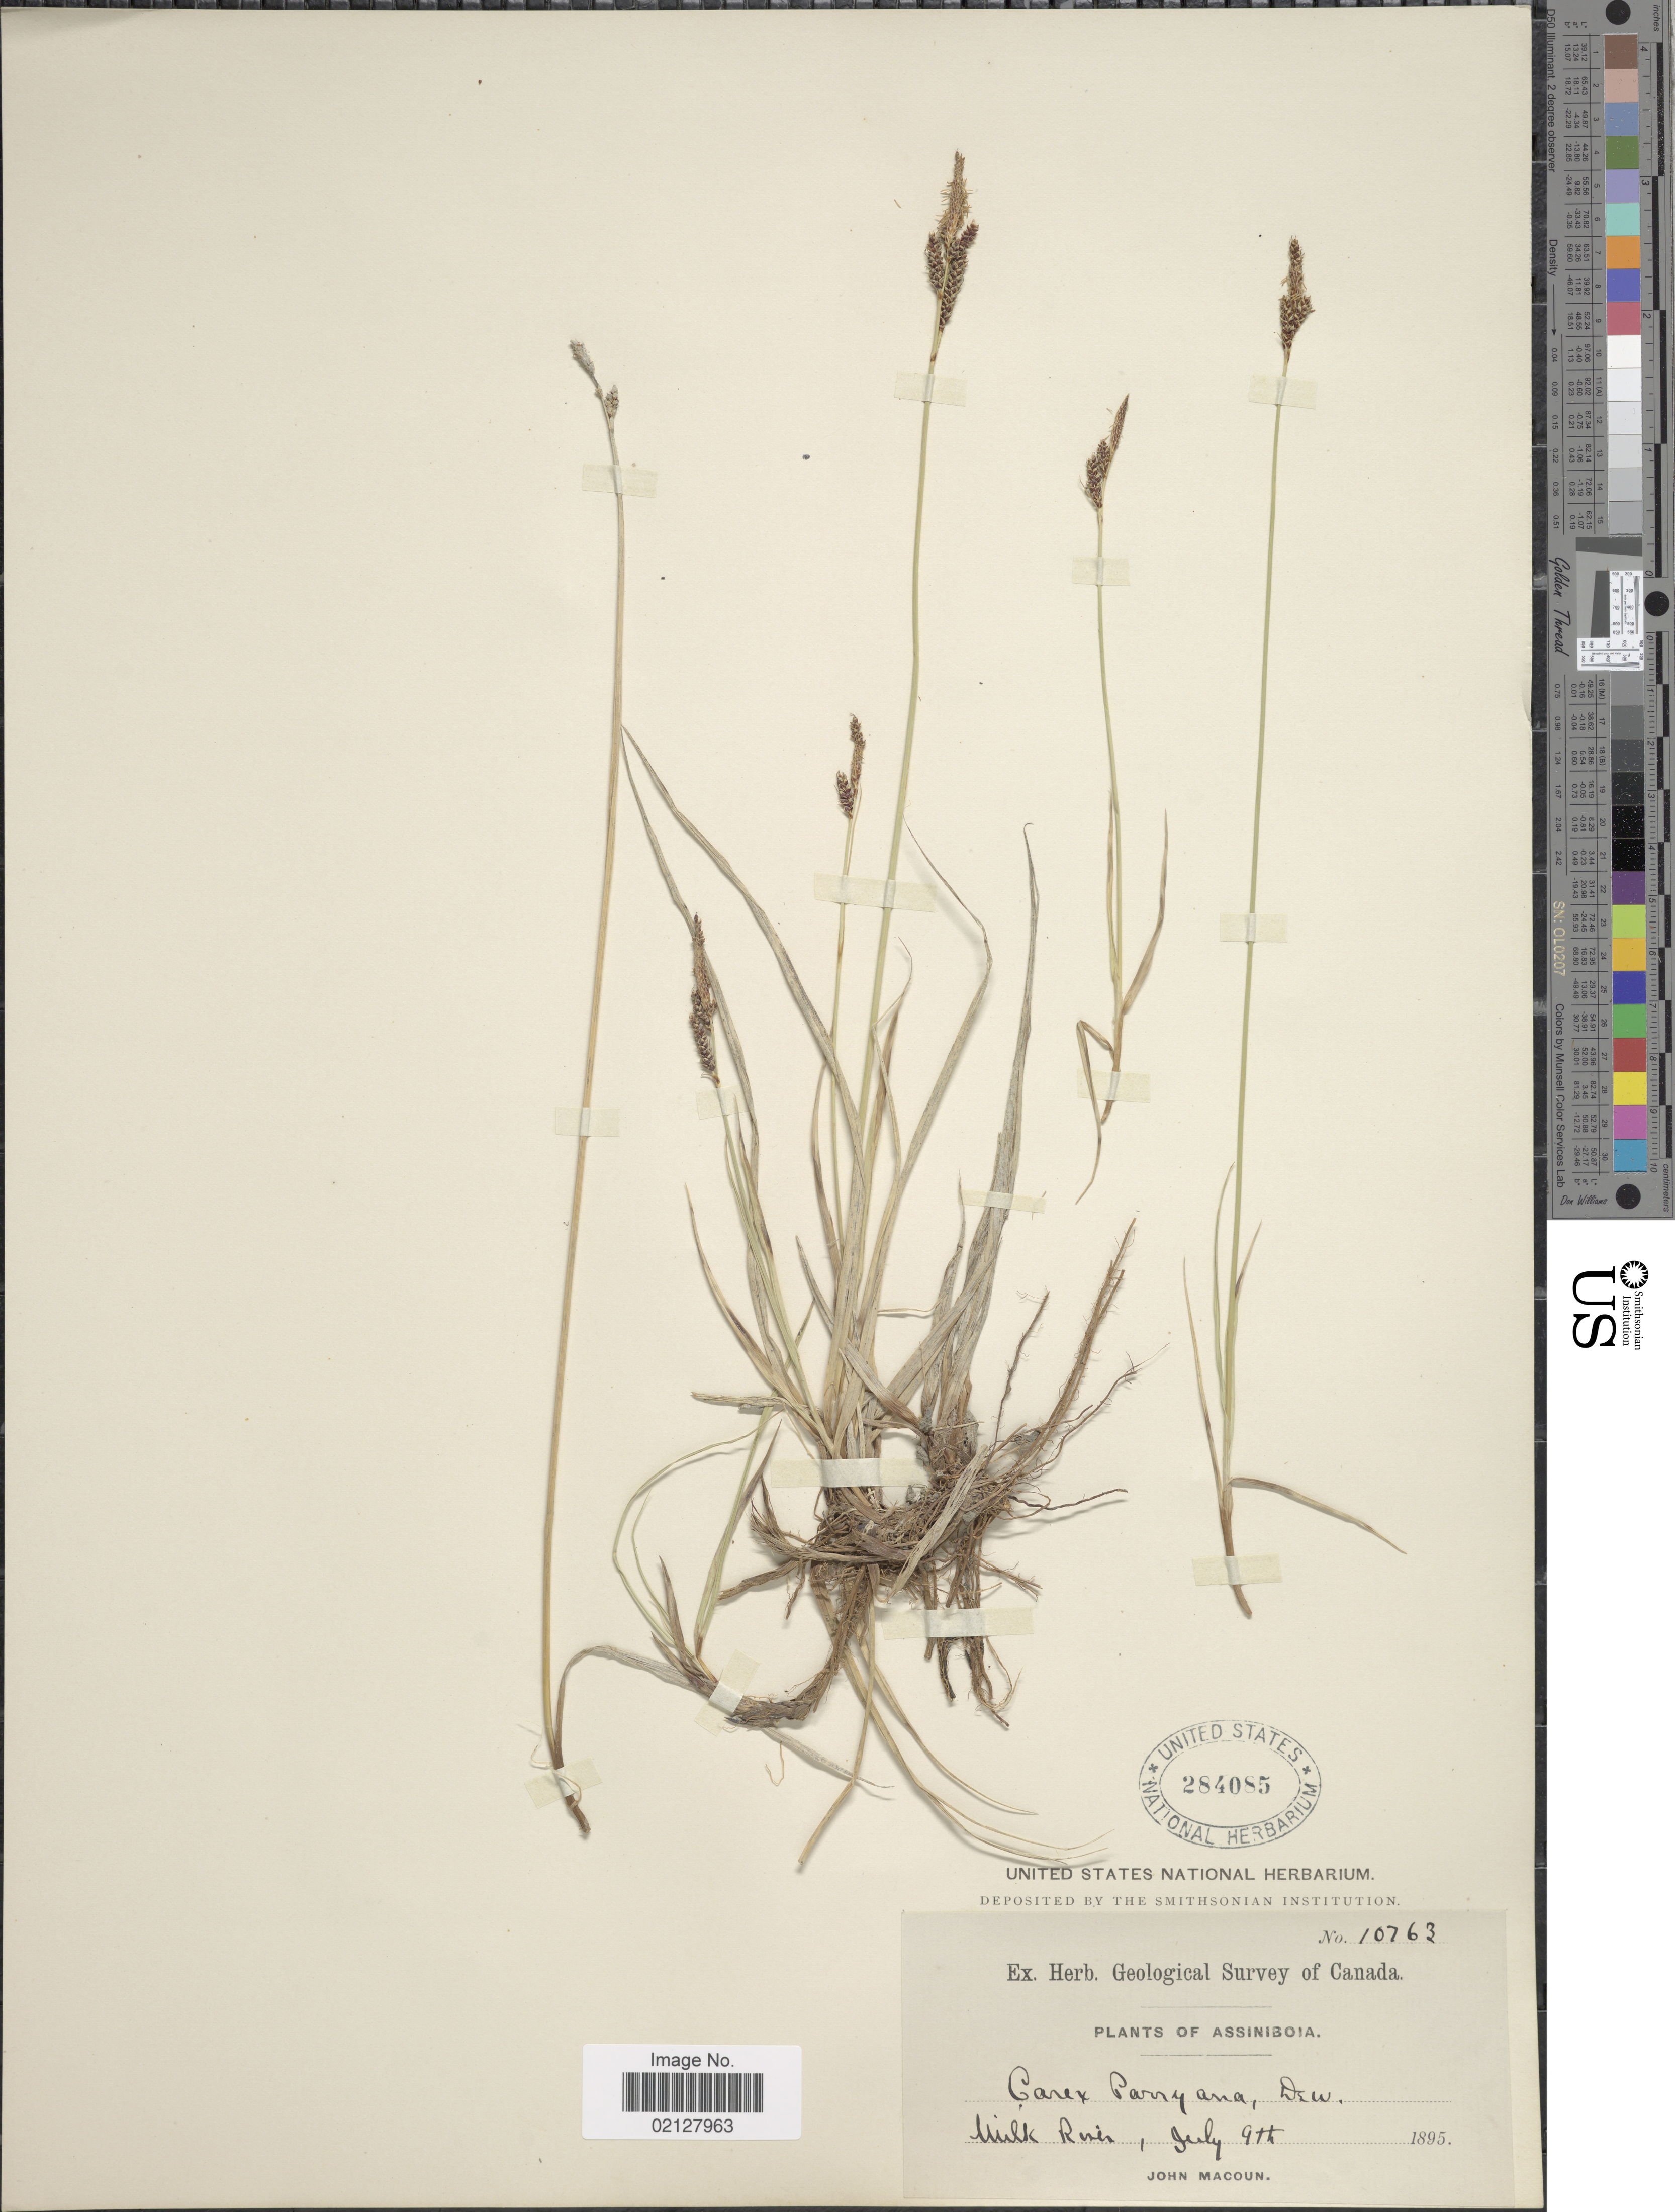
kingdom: Plantae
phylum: Tracheophyta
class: Liliopsida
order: Poales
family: Cyperaceae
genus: Carex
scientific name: Carex parryana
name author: Dewey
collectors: J. Macoun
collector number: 10763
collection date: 1895-07-09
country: Canada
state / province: Alberta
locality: Assiniboia. Milk River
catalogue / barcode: US 284085